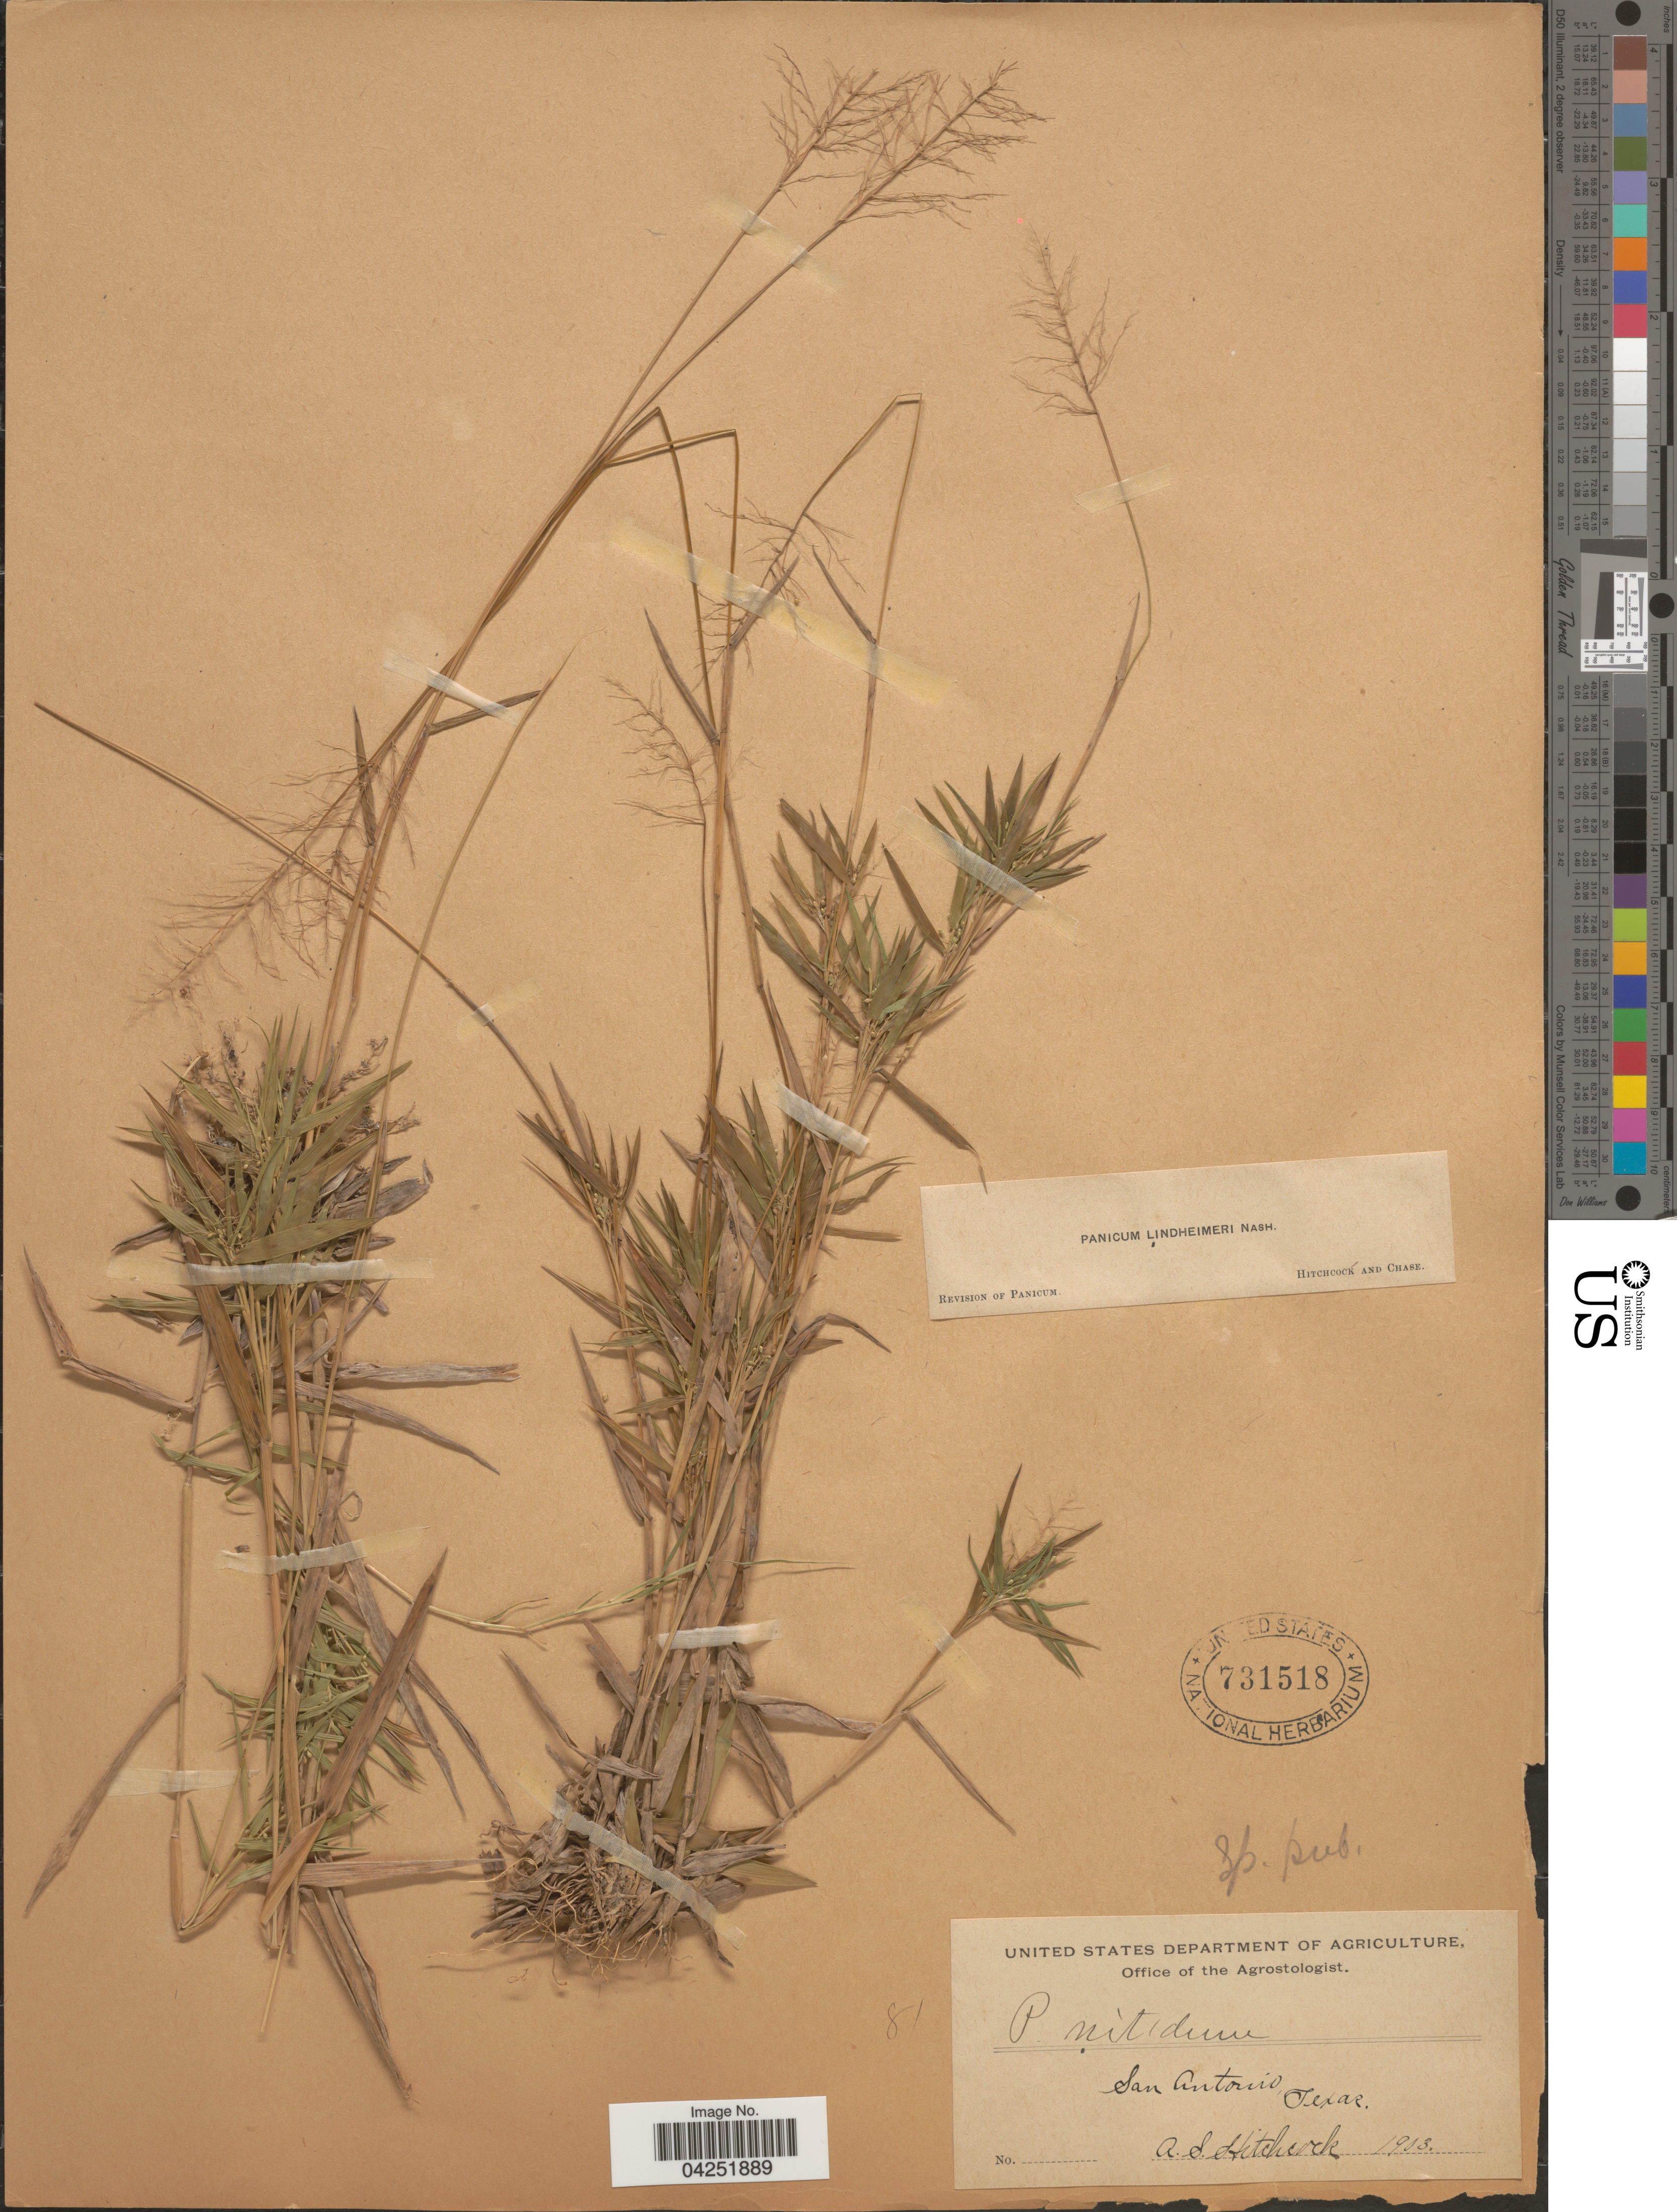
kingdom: Plantae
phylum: Tracheophyta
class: Liliopsida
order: Poales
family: Poaceae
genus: Dichanthelium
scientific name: Dichanthelium acuminatum var. lindheimeri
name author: (Nash) Gould & C.A. Clark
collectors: A. S. Hitchcock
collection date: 1903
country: United States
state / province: Texas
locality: San Antonio.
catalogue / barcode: US 731518